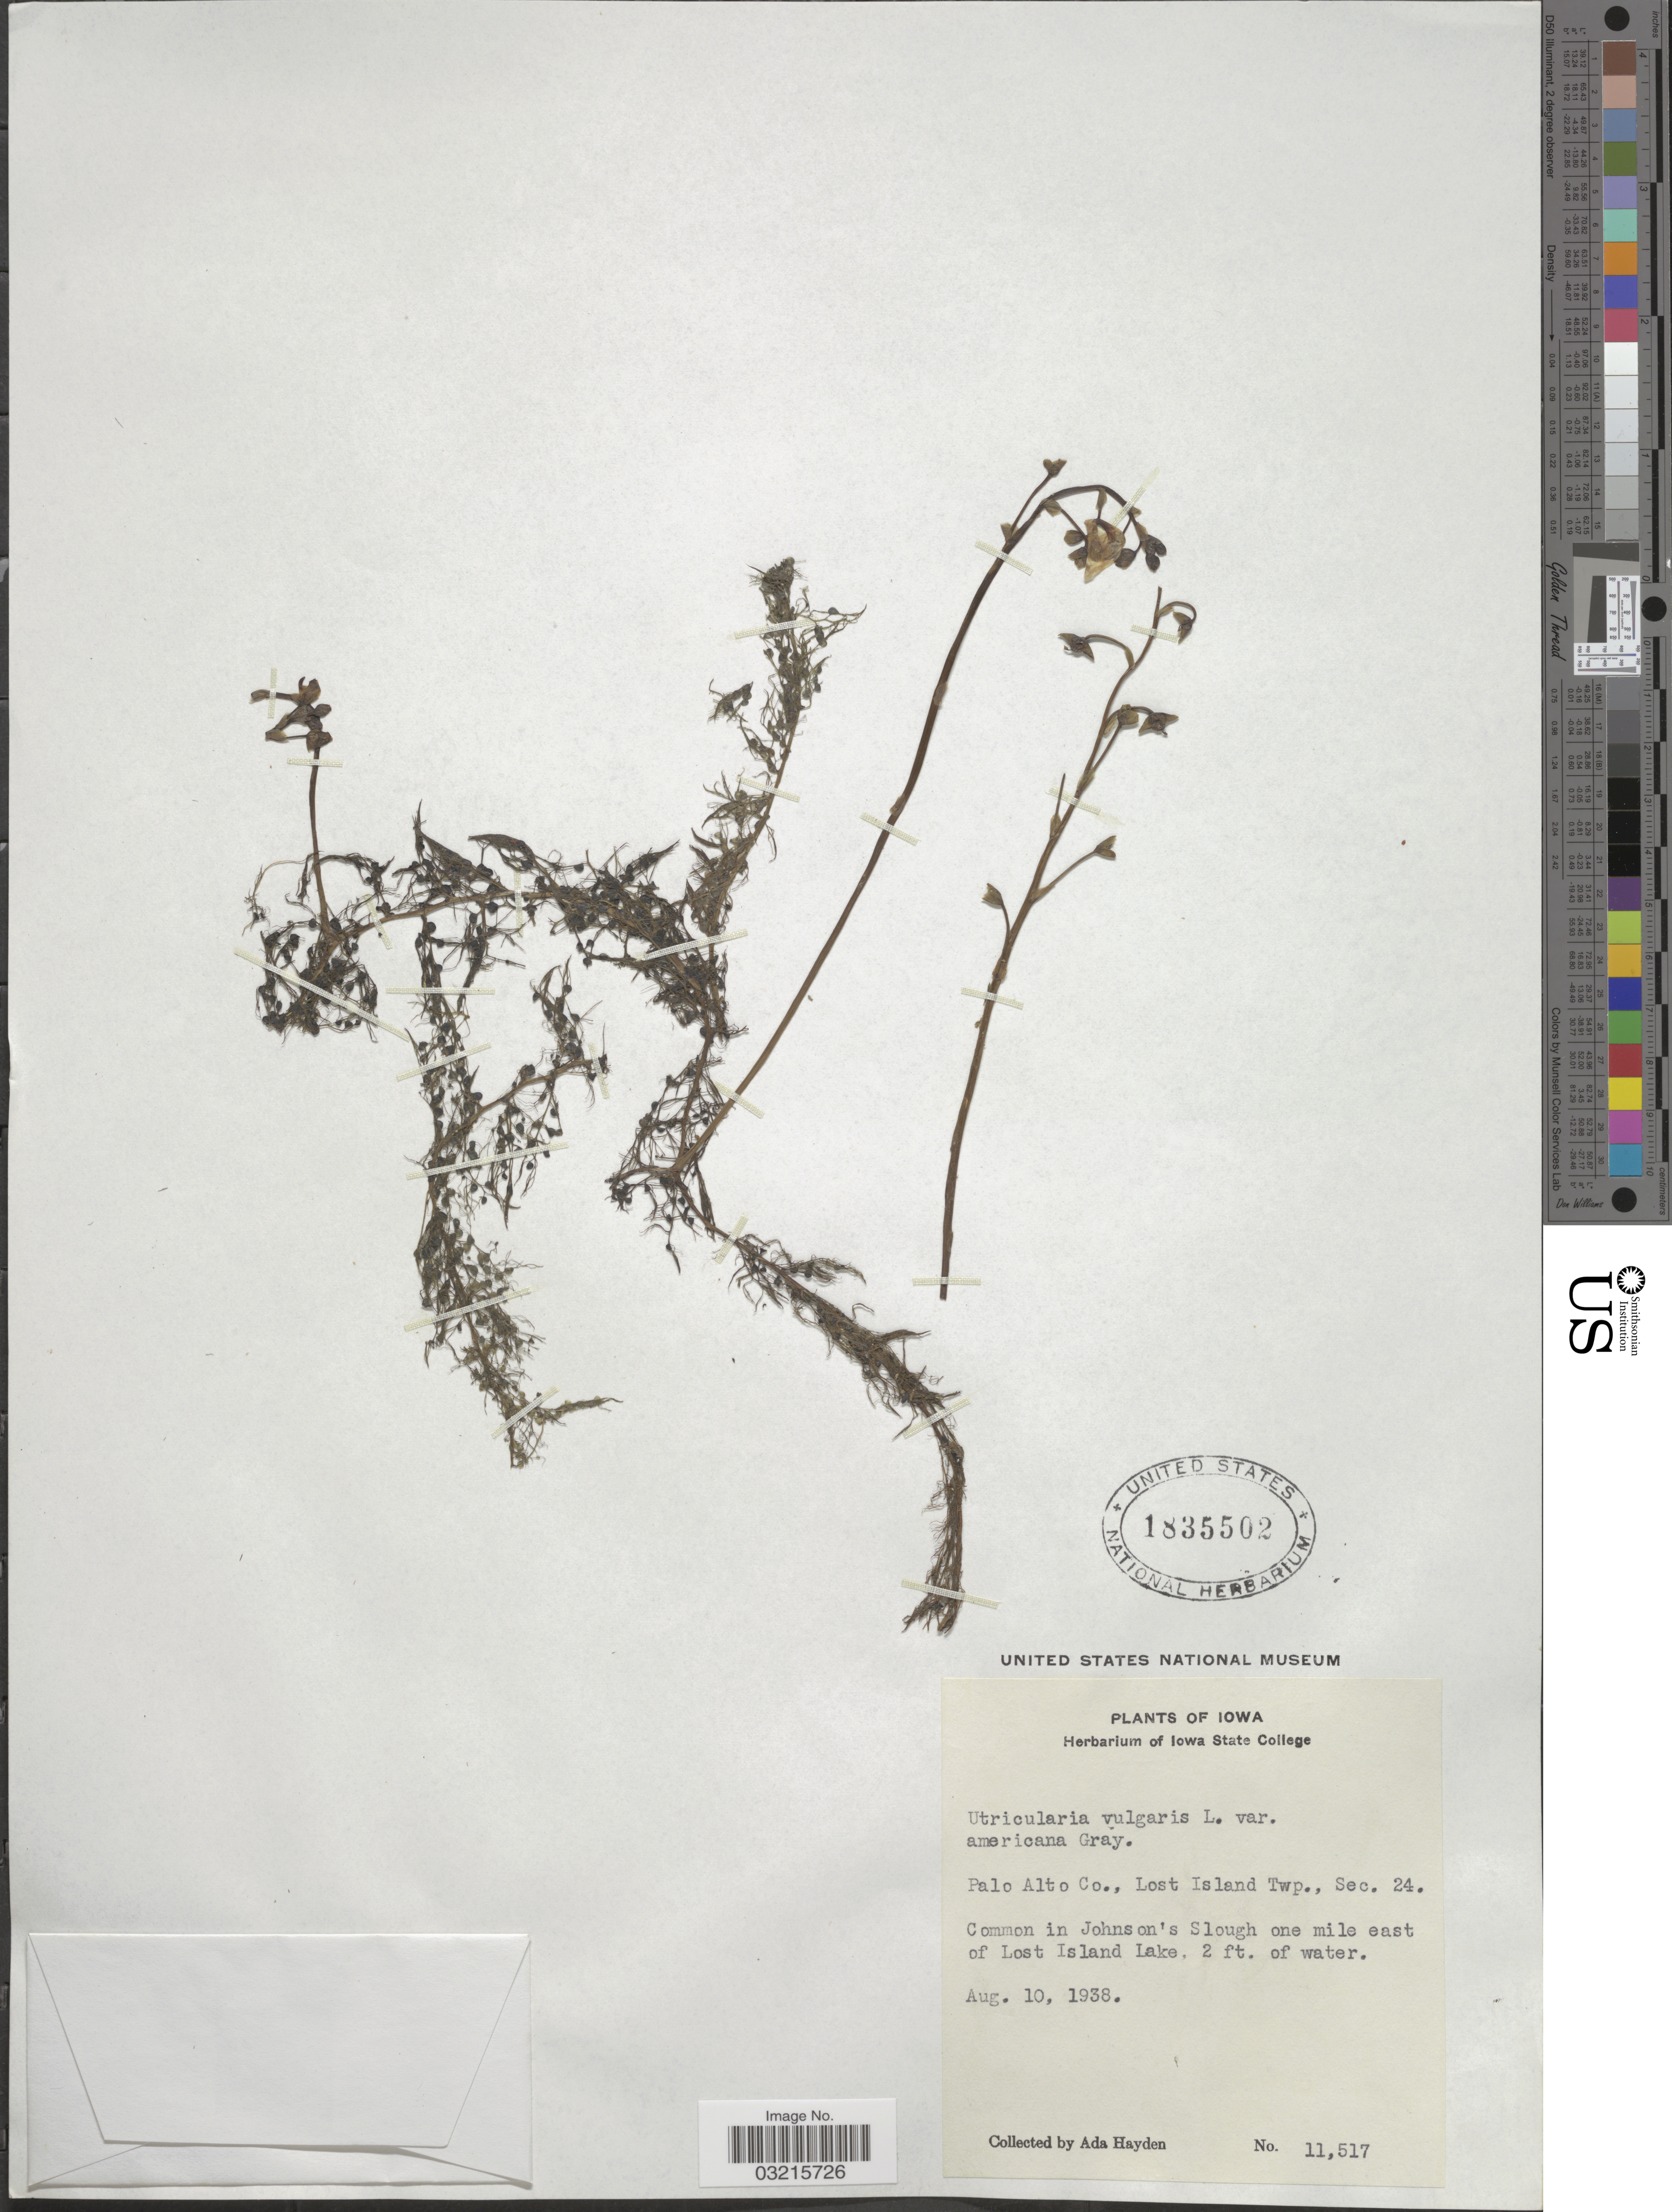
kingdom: Plantae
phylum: Tracheophyta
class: Magnoliopsida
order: Lamiales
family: Lentibulariaceae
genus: Utricularia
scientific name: Utricularia vulgaris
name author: L.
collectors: Ada Hayden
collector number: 11517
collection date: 1938-08-10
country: United States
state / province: Iowa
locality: Palo Alto Co., Lost Island Twp., Sec. 24. Common in Johnson's Slough one mile east of Lost Island Lake.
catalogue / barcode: US 1835502